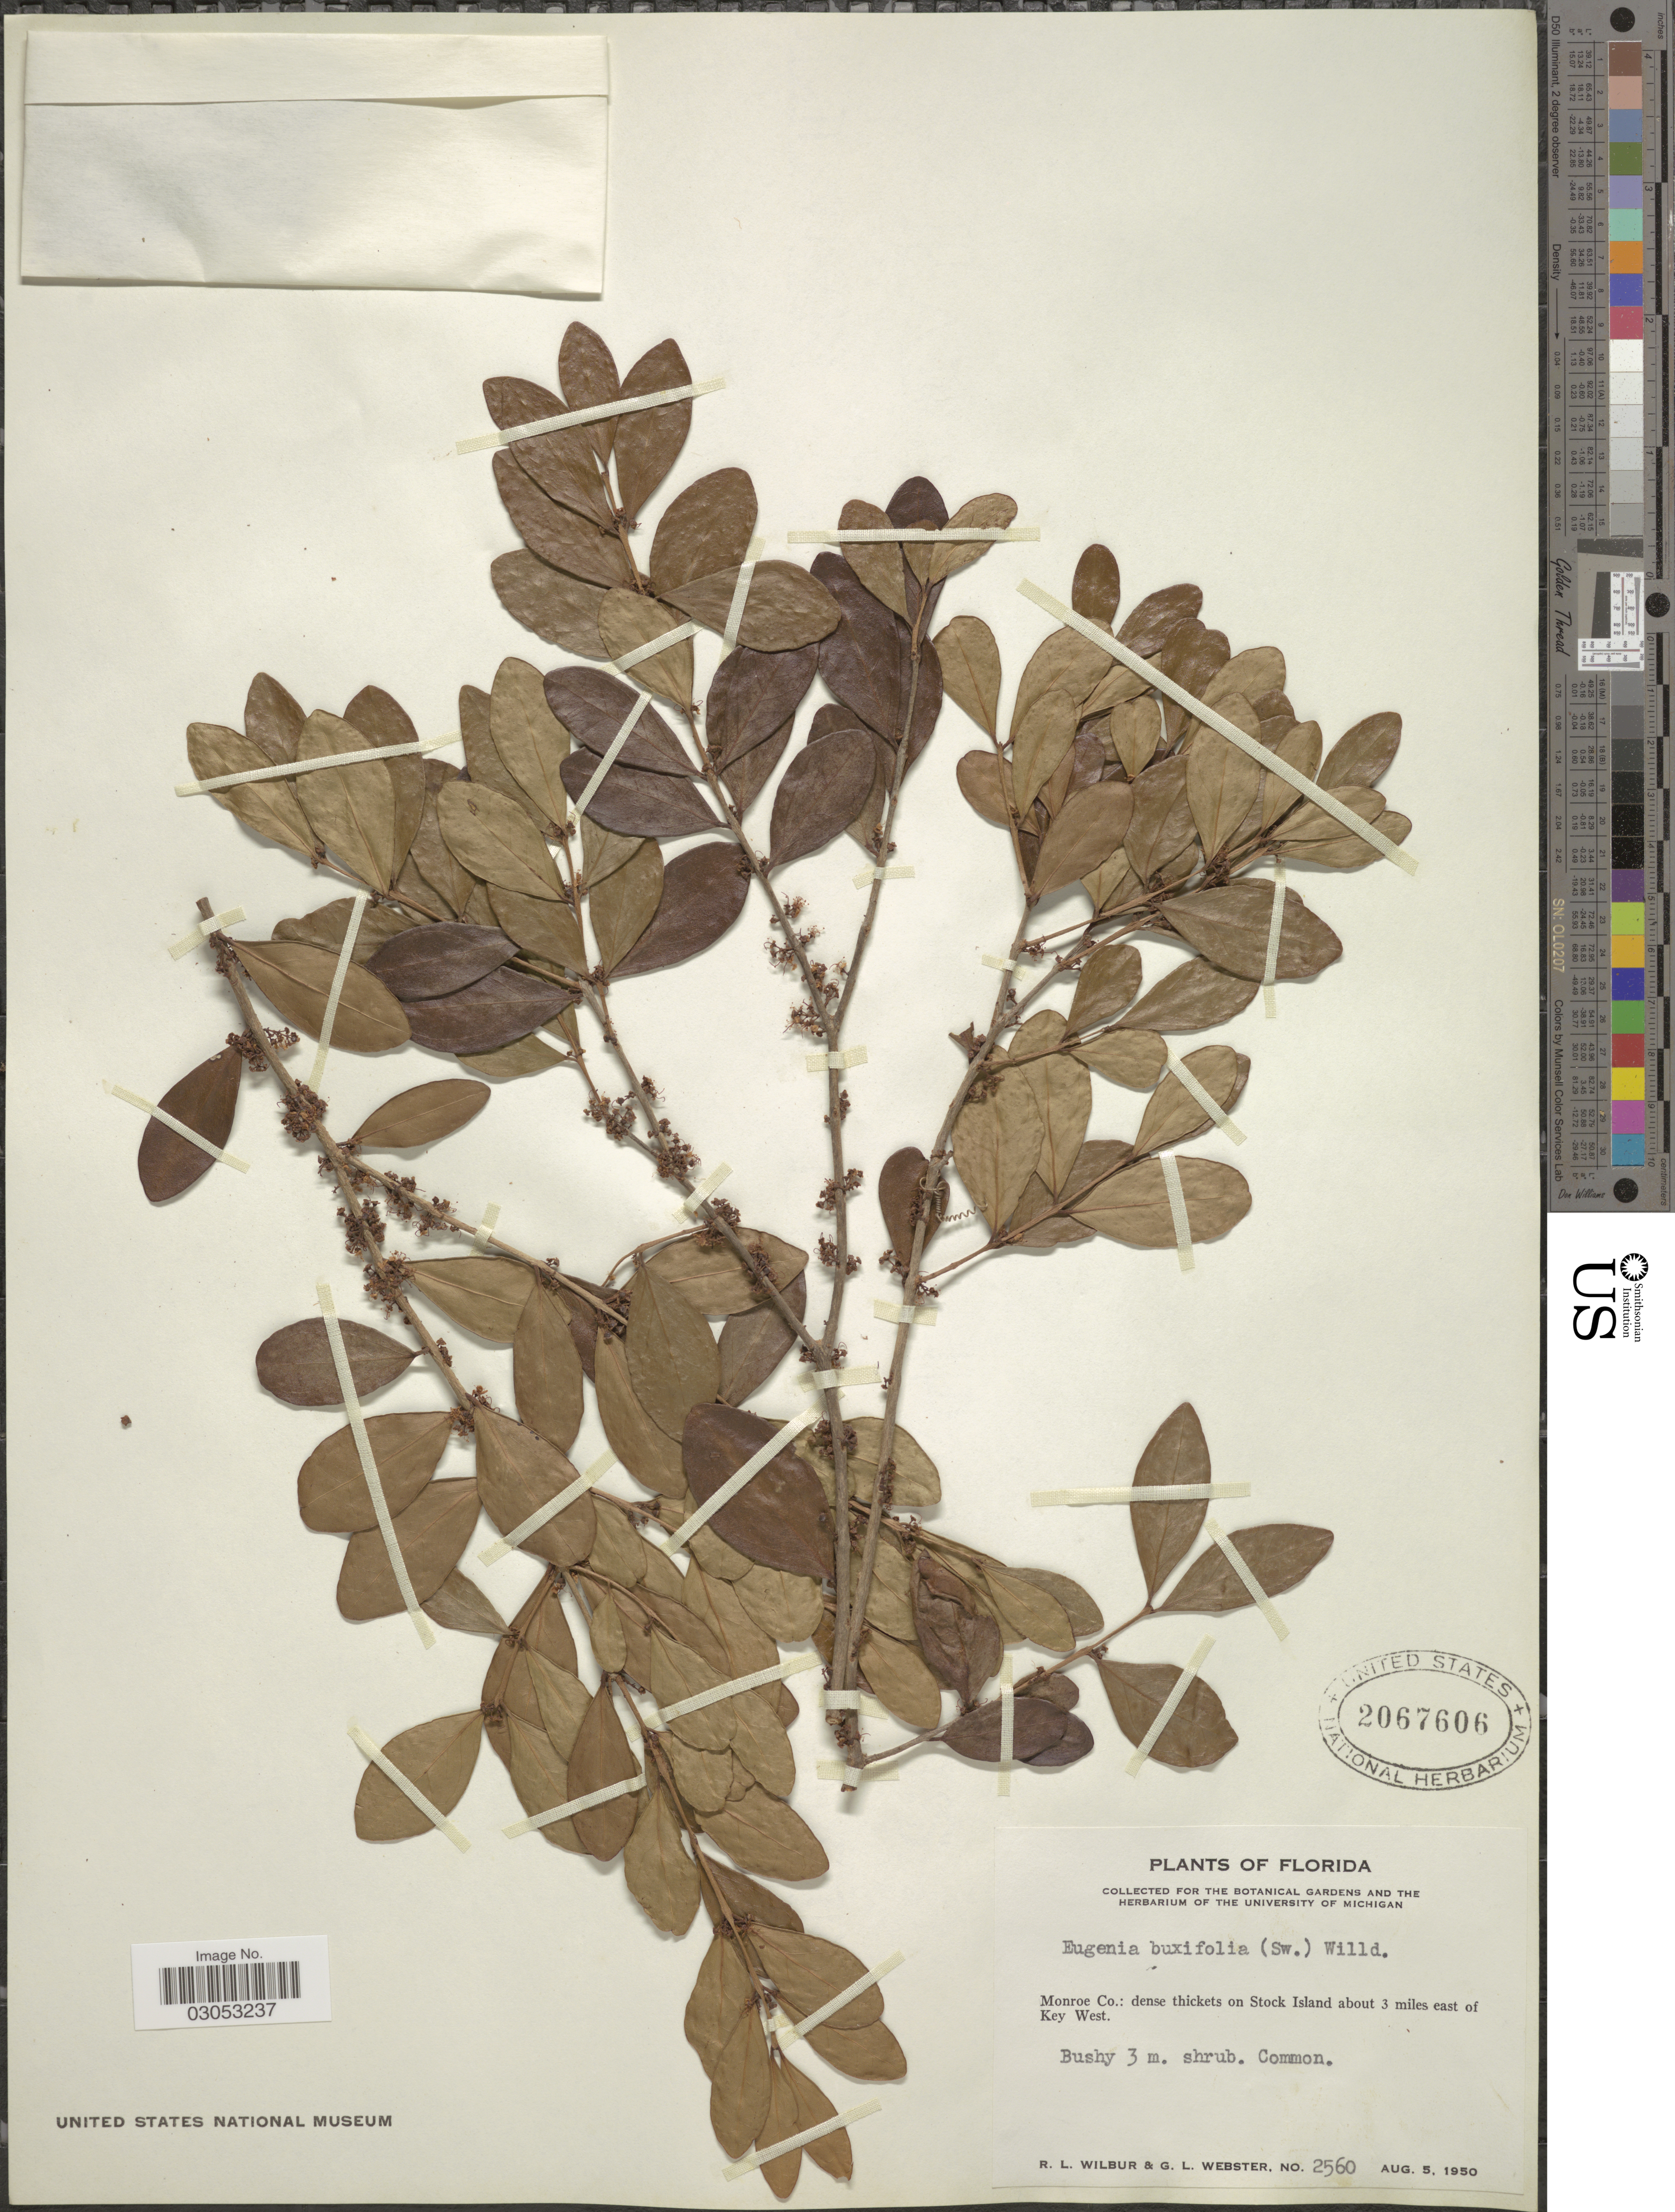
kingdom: Plantae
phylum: Tracheophyta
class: Magnoliopsida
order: Myrtales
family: Myrtaceae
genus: Eugenia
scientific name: Eugenia foetida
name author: Pers.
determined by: Strong, Mark T., (BOT), Smithsonian Institution - National Museum of Natural History (UNITED STATES)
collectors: R. L. Wilbur & G. L. Webster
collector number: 2560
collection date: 1950-08-05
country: United States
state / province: Florida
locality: Monroe Co.: dense thickets on Stock Island about 3 miles east of Key West,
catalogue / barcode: US 2067606